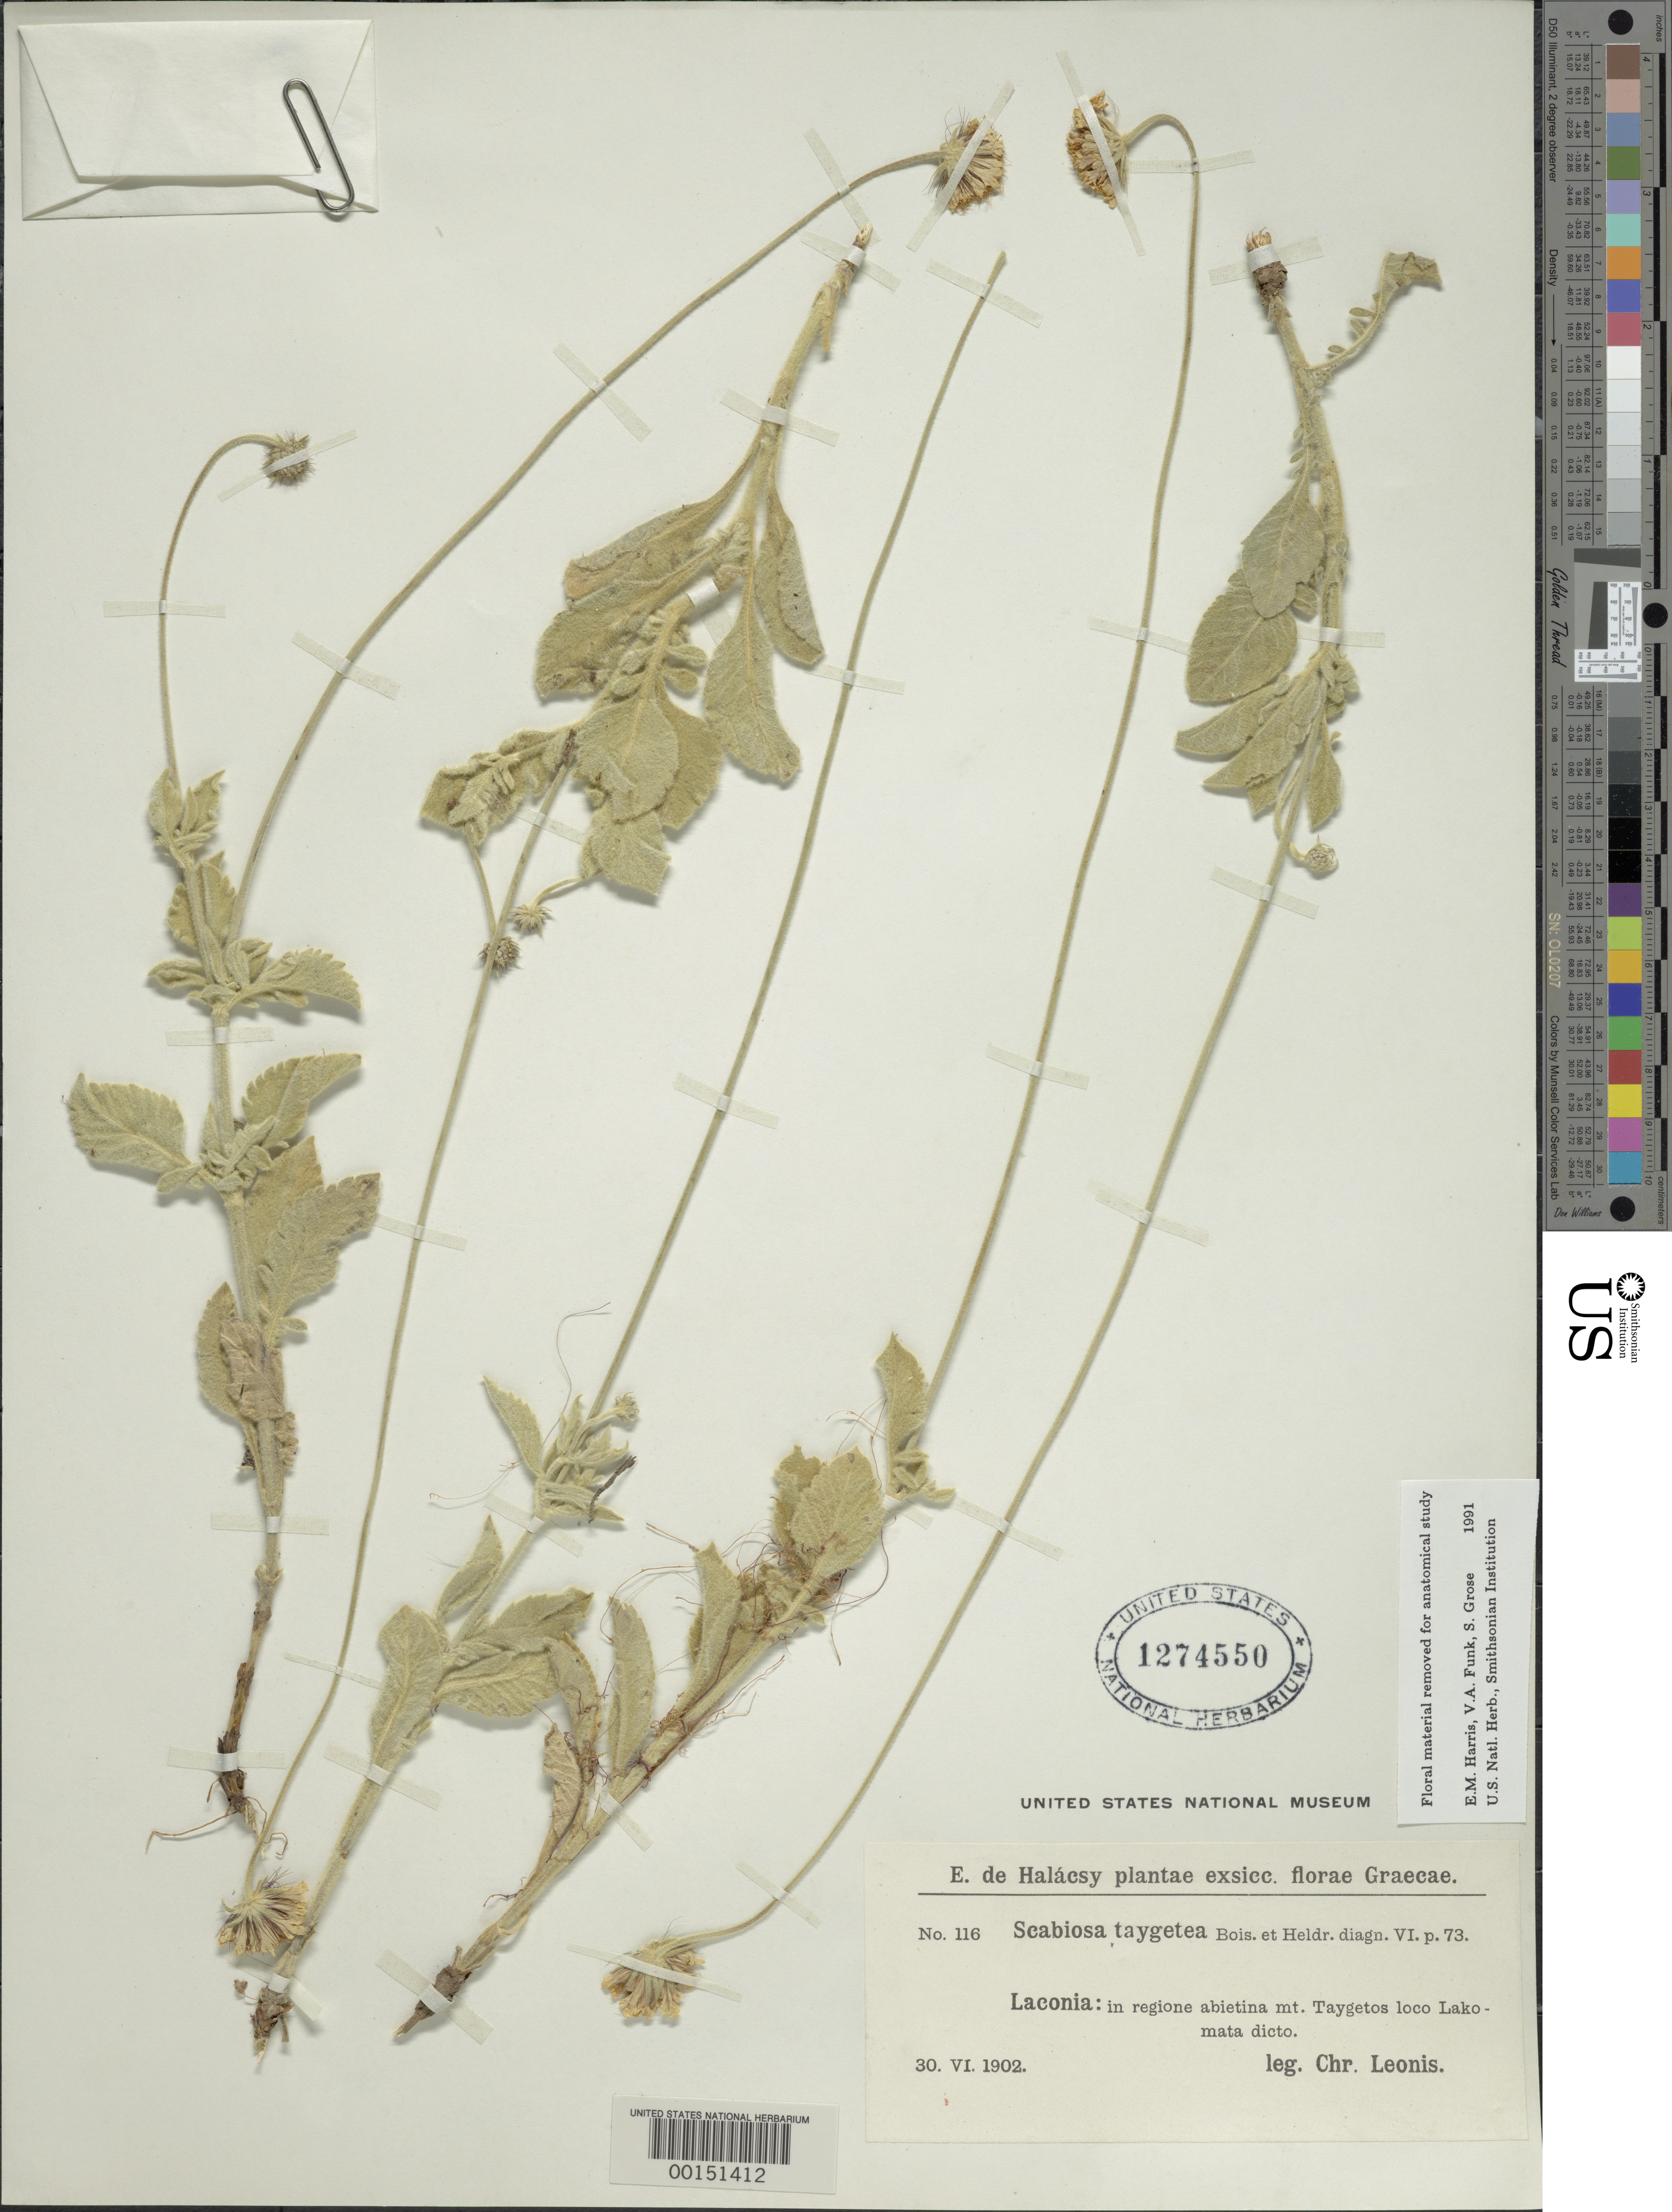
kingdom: Plantae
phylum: Tracheophyta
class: Magnoliopsida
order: Dipsacales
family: Caprifoliaceae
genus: Scabiosa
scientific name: Scabiosa taygetea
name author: Boiss. & Heldr.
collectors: C. Leonis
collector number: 116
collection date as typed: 30 Jun 1902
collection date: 1902-06-30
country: Greece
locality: Laconia, Taygetos lake, Lakomata dist.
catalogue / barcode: US 1274550